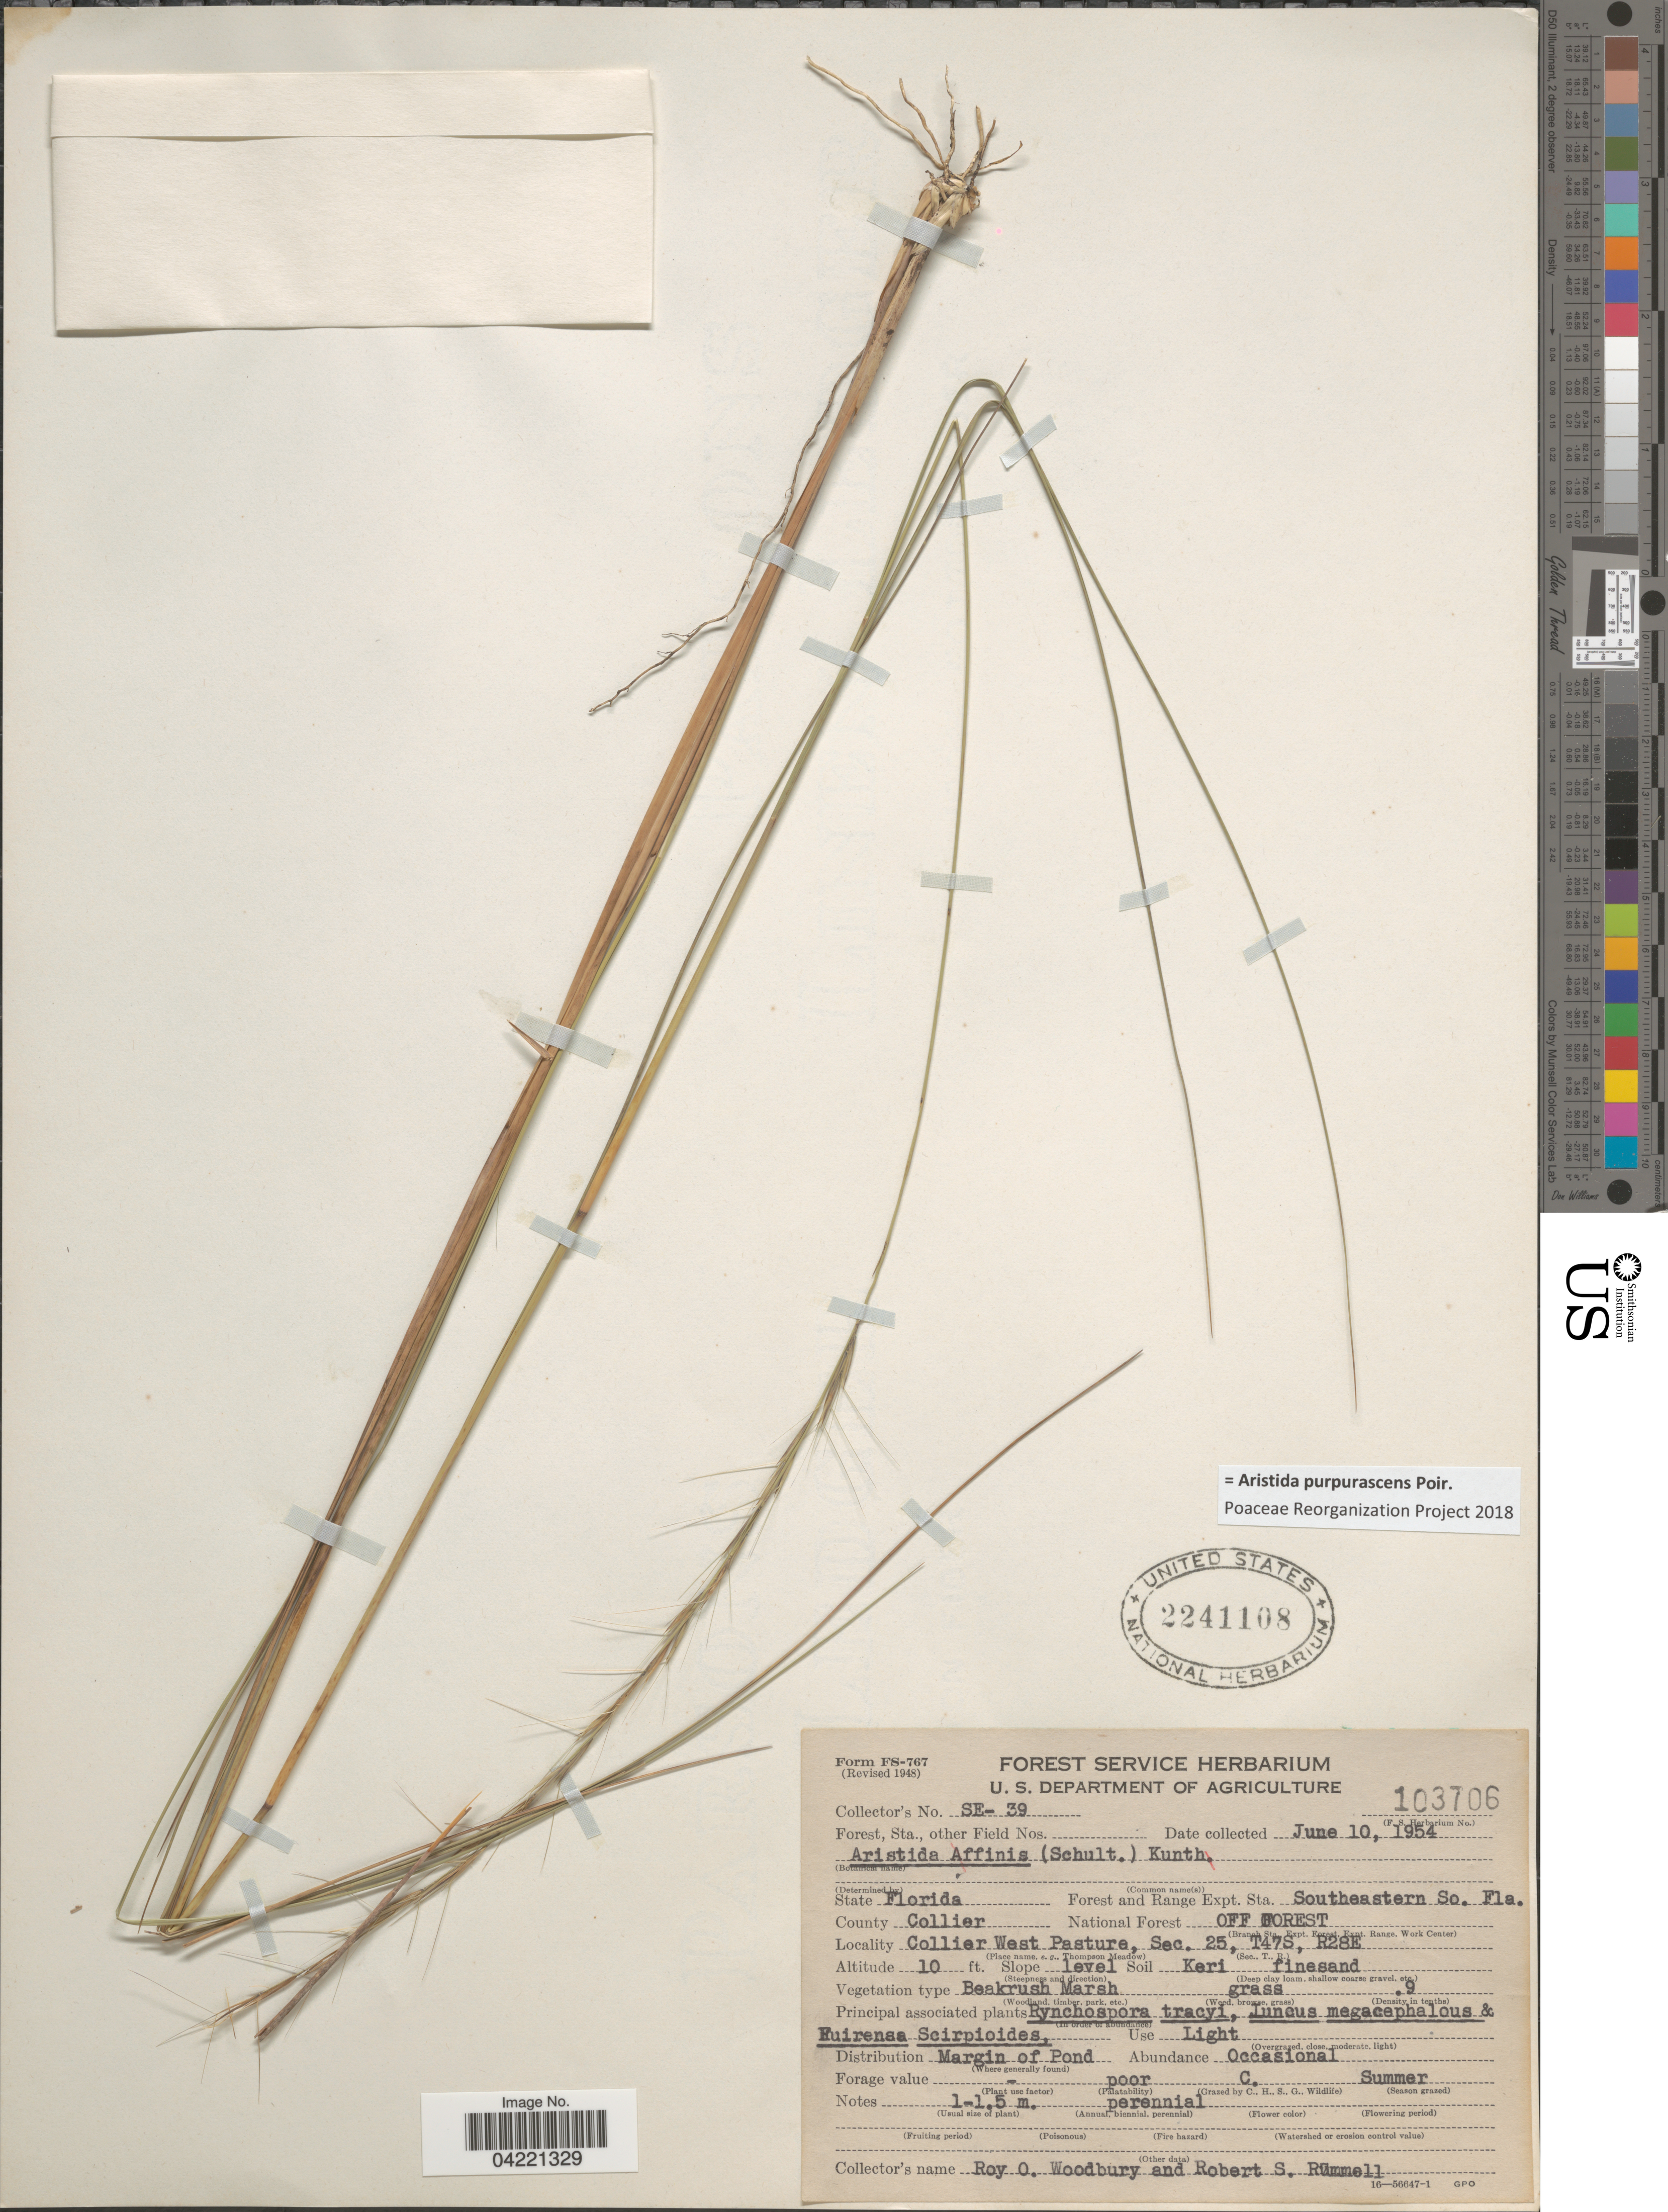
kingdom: Plantae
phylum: Tracheophyta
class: Liliopsida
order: Poales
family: Poaceae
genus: Aristida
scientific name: Aristida purpurascens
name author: Poir.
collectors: R. Woodbury & R. Rummell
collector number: SE-39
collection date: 1954-06-10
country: United States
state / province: Florida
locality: Forest and Range Expt. Sta. Southeastern So. Fla. County Collier. National Forest Off Forest. Collier West Pasture, Sec. 25, T47S, R28E.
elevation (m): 3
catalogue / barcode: US 2241108